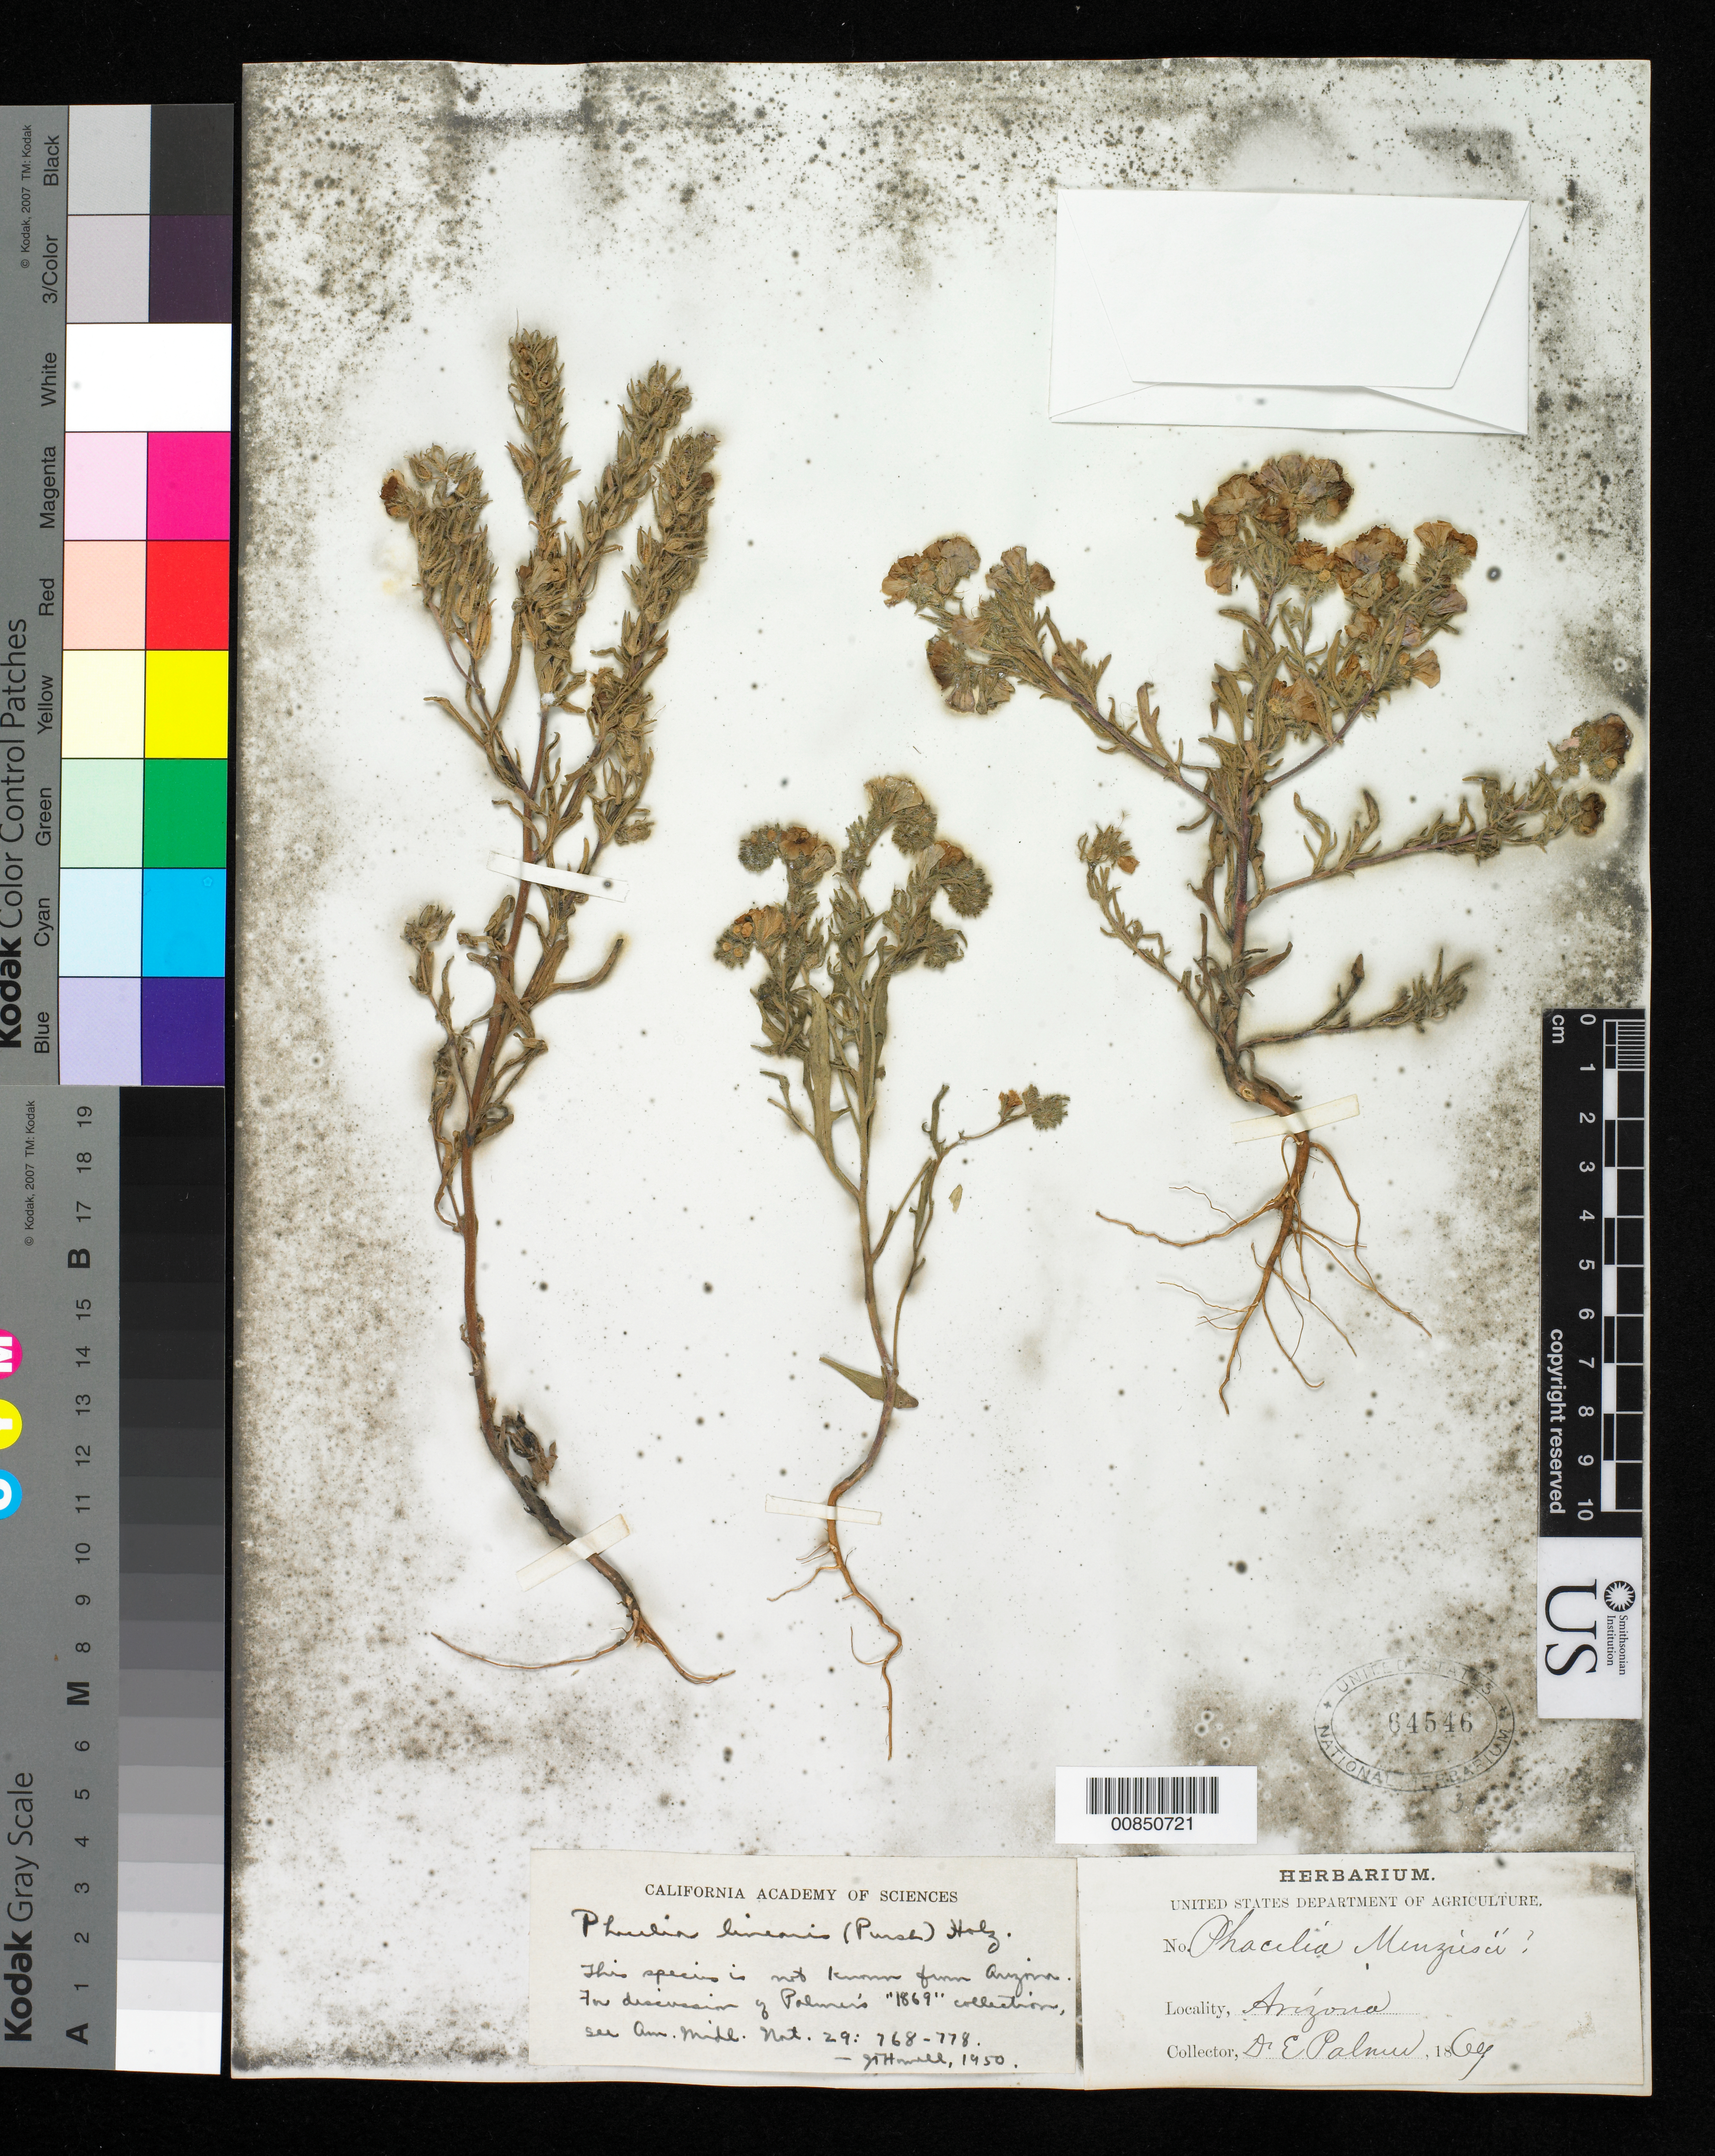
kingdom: Plantae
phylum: Tracheophyta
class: Magnoliopsida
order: Boraginales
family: Hydrophyllaceae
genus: Phacelia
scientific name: Phacelia linearis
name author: (Pursh) Holz.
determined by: Howell, J. T.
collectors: E. Palmer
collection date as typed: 1869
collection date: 1869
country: United States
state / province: Arizona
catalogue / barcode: US 64546